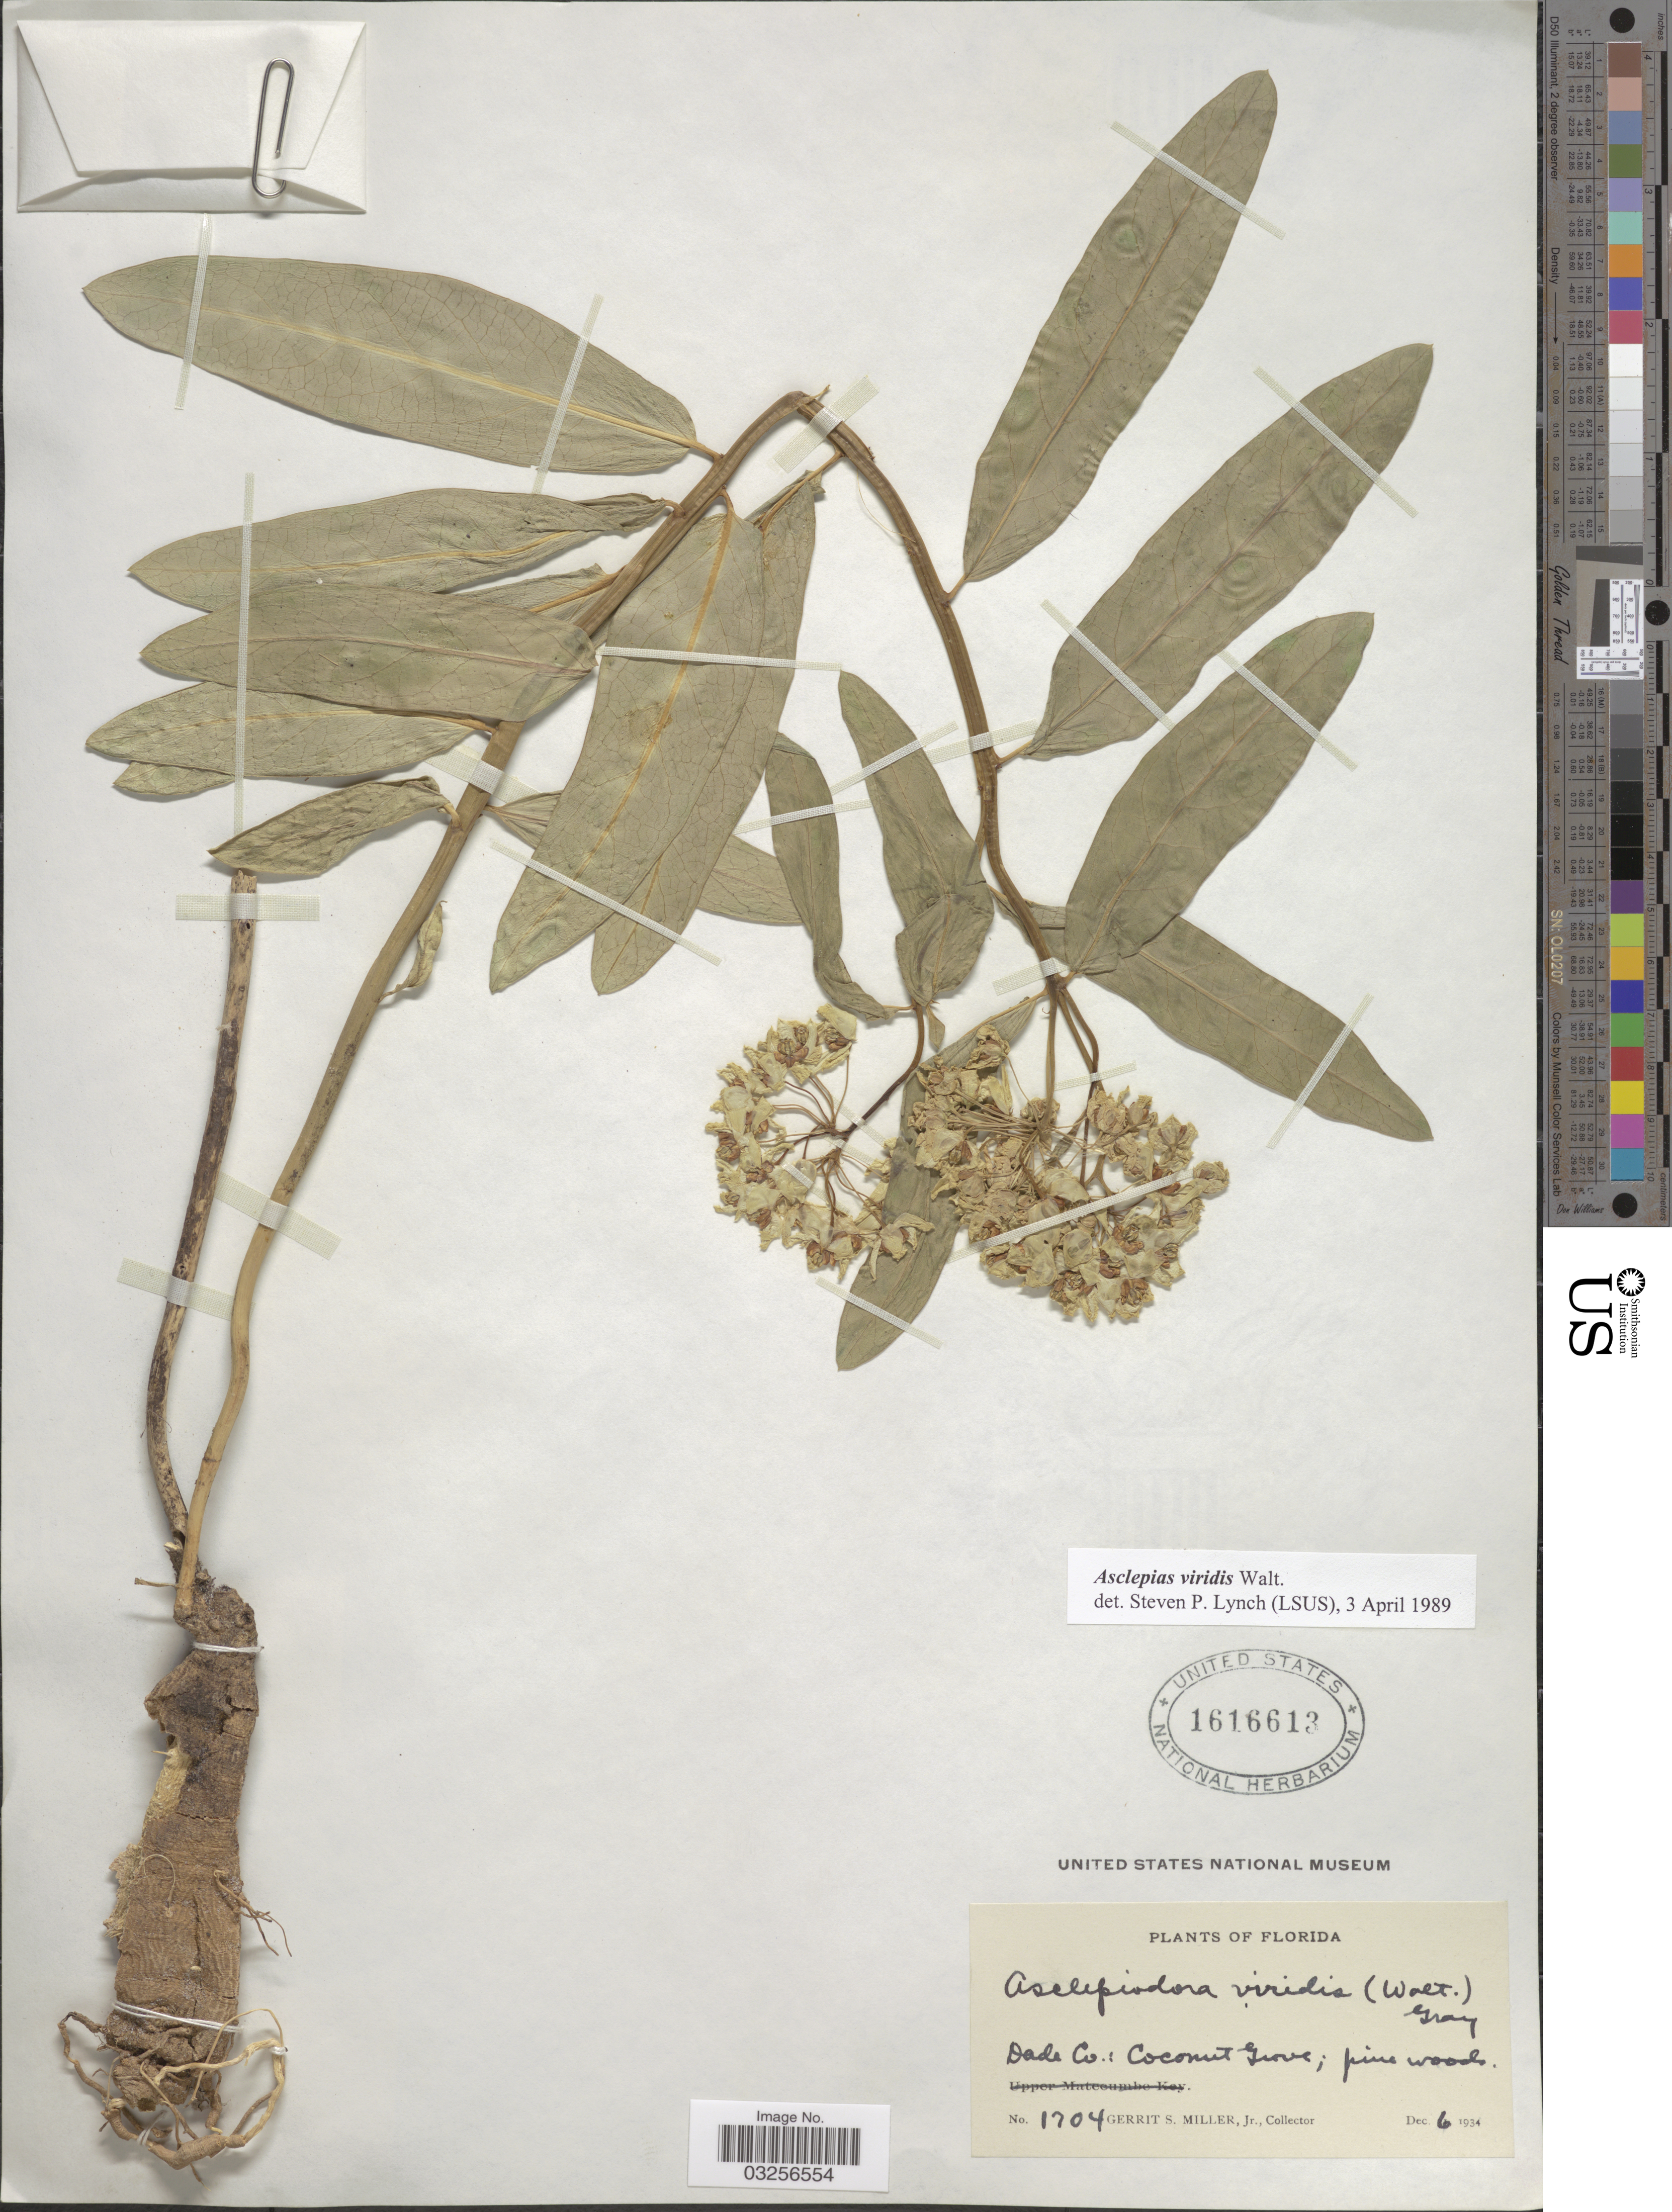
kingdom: Plantae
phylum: Tracheophyta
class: Magnoliopsida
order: Gentianales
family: Apocynaceae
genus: Asclepias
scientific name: Asclepias viridis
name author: Walter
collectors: G. S. Miller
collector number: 1704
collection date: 1934-12-06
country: United States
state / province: Florida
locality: Dade Co.: Coconut Grove.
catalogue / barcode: US 1616613